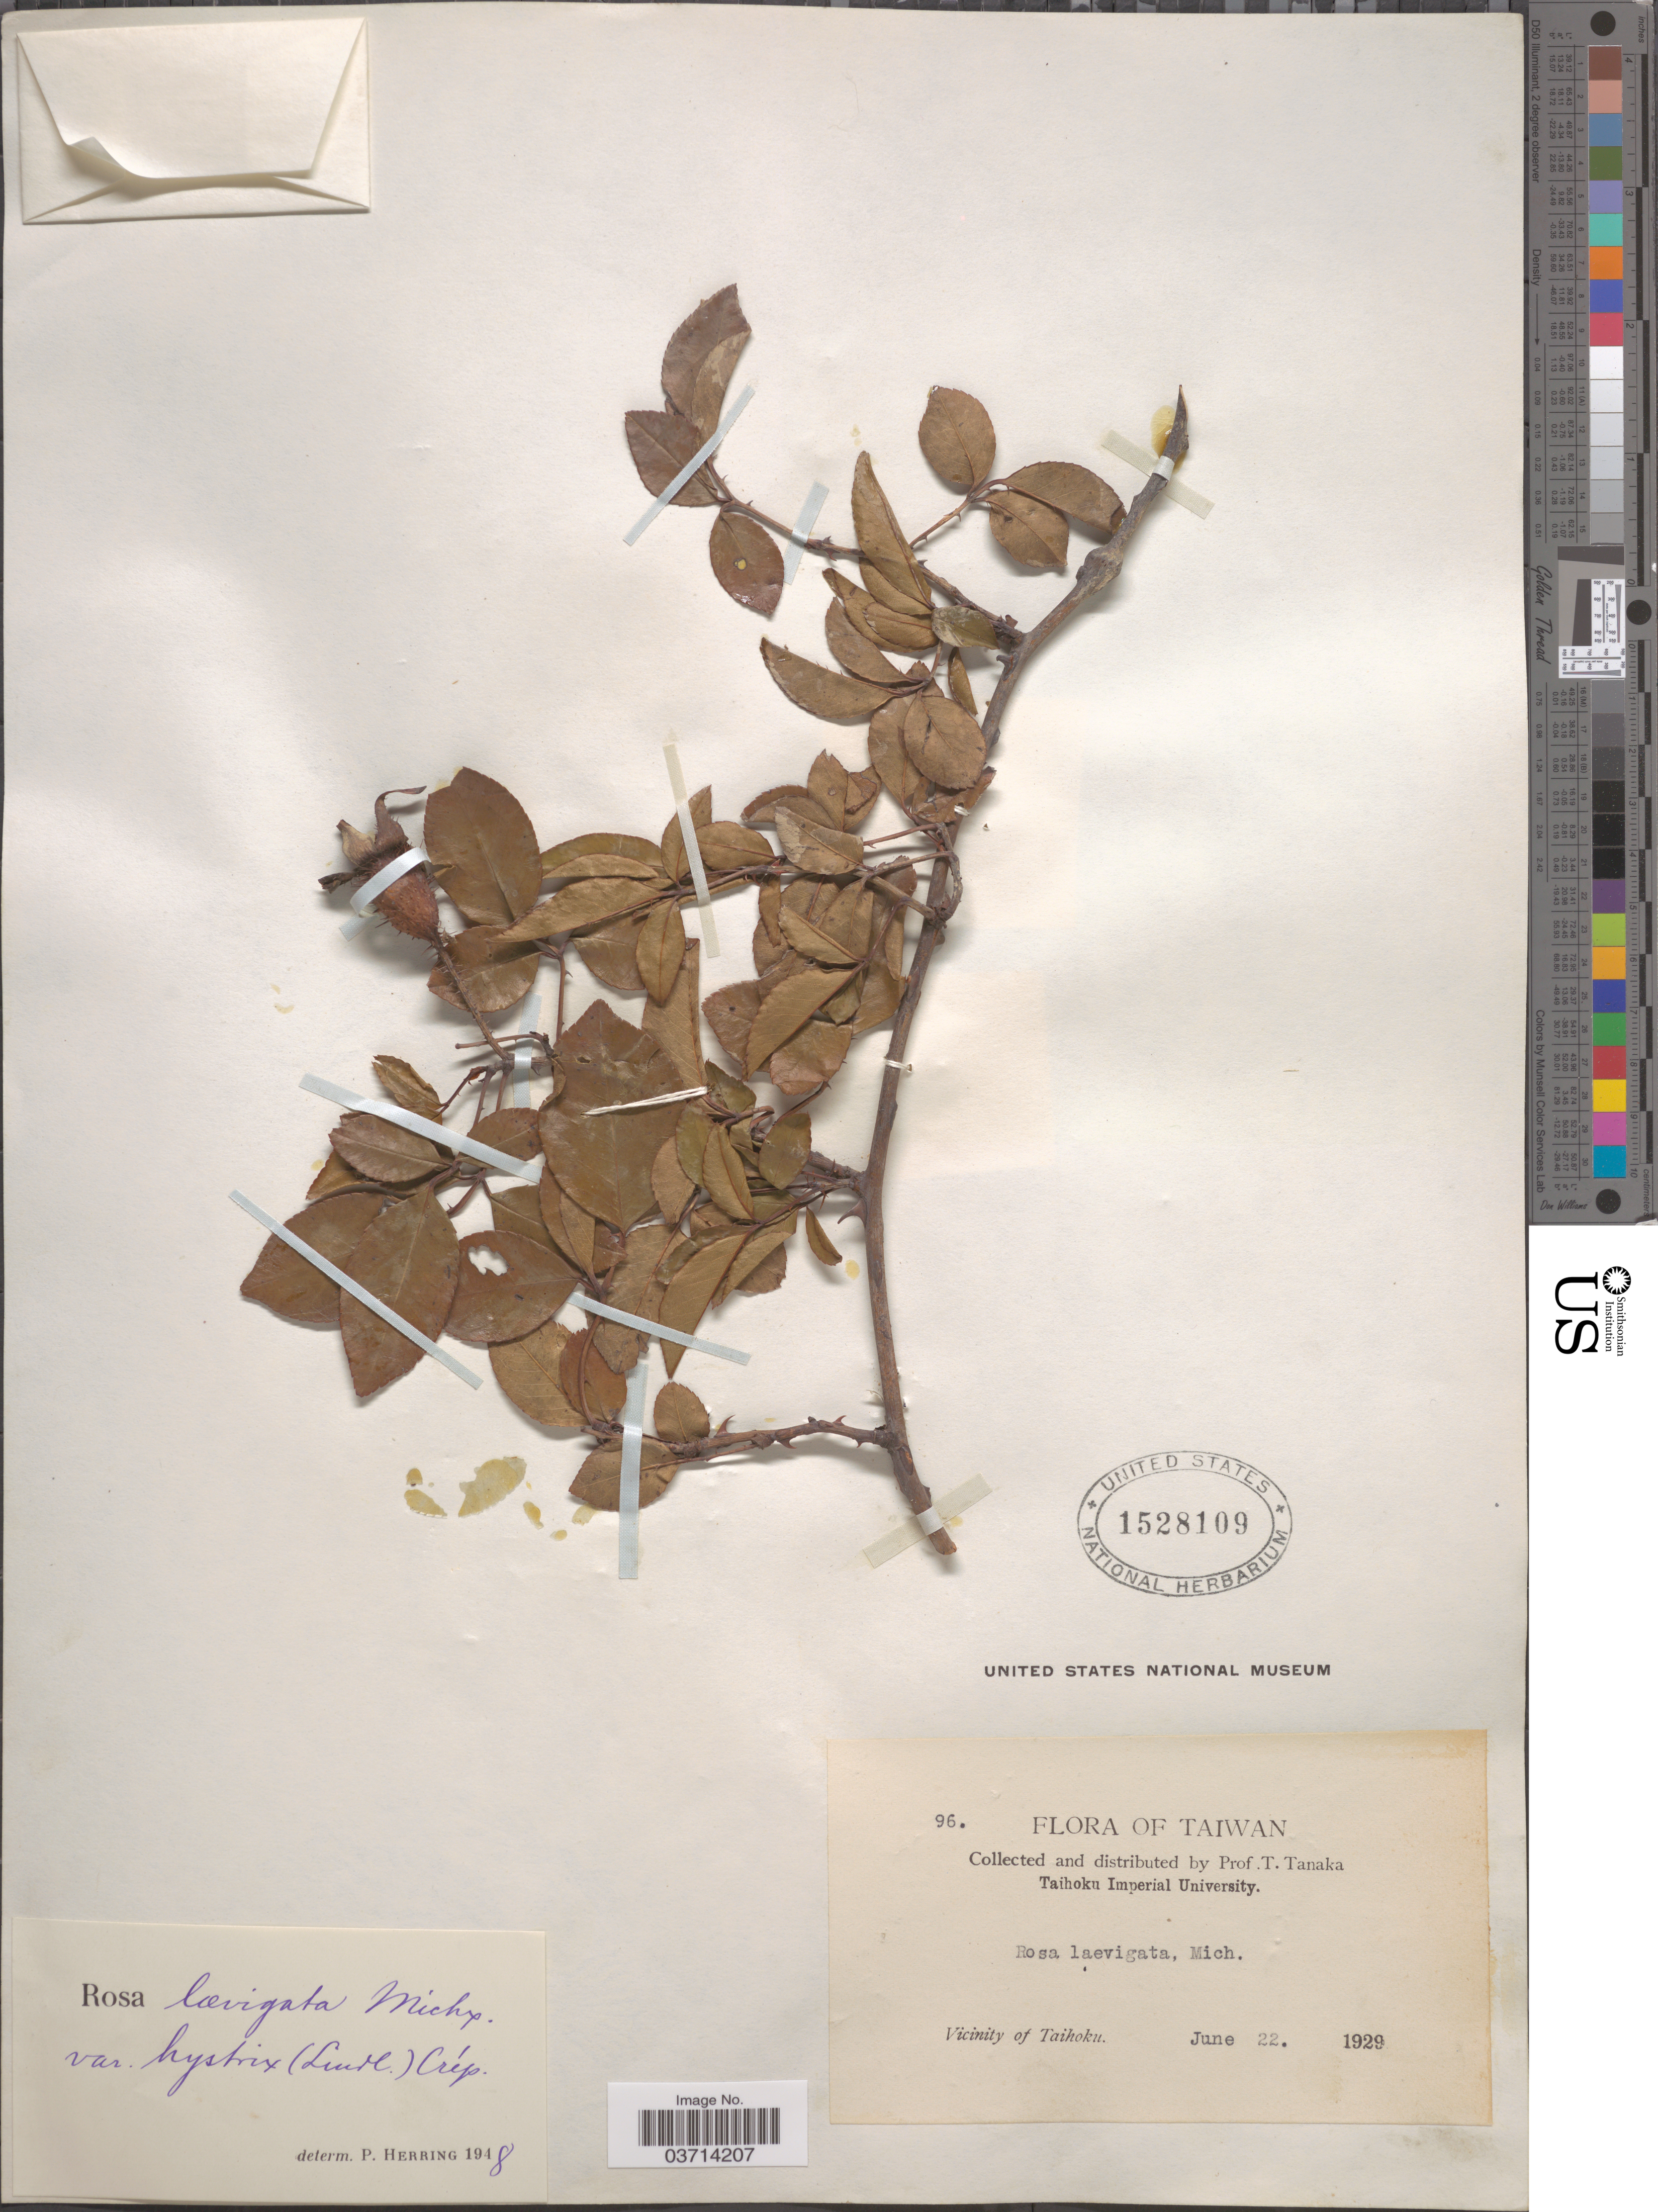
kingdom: Plantae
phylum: Tracheophyta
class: Magnoliopsida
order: Rosales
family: Rosaceae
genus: Rosa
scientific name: Rosa laevigata var. hystrix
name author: (Lindl.) Crép.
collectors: T. Tanaka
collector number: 96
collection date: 1929-06-22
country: Taiwan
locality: Vicinity of Taihoku.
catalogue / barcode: US 1528109